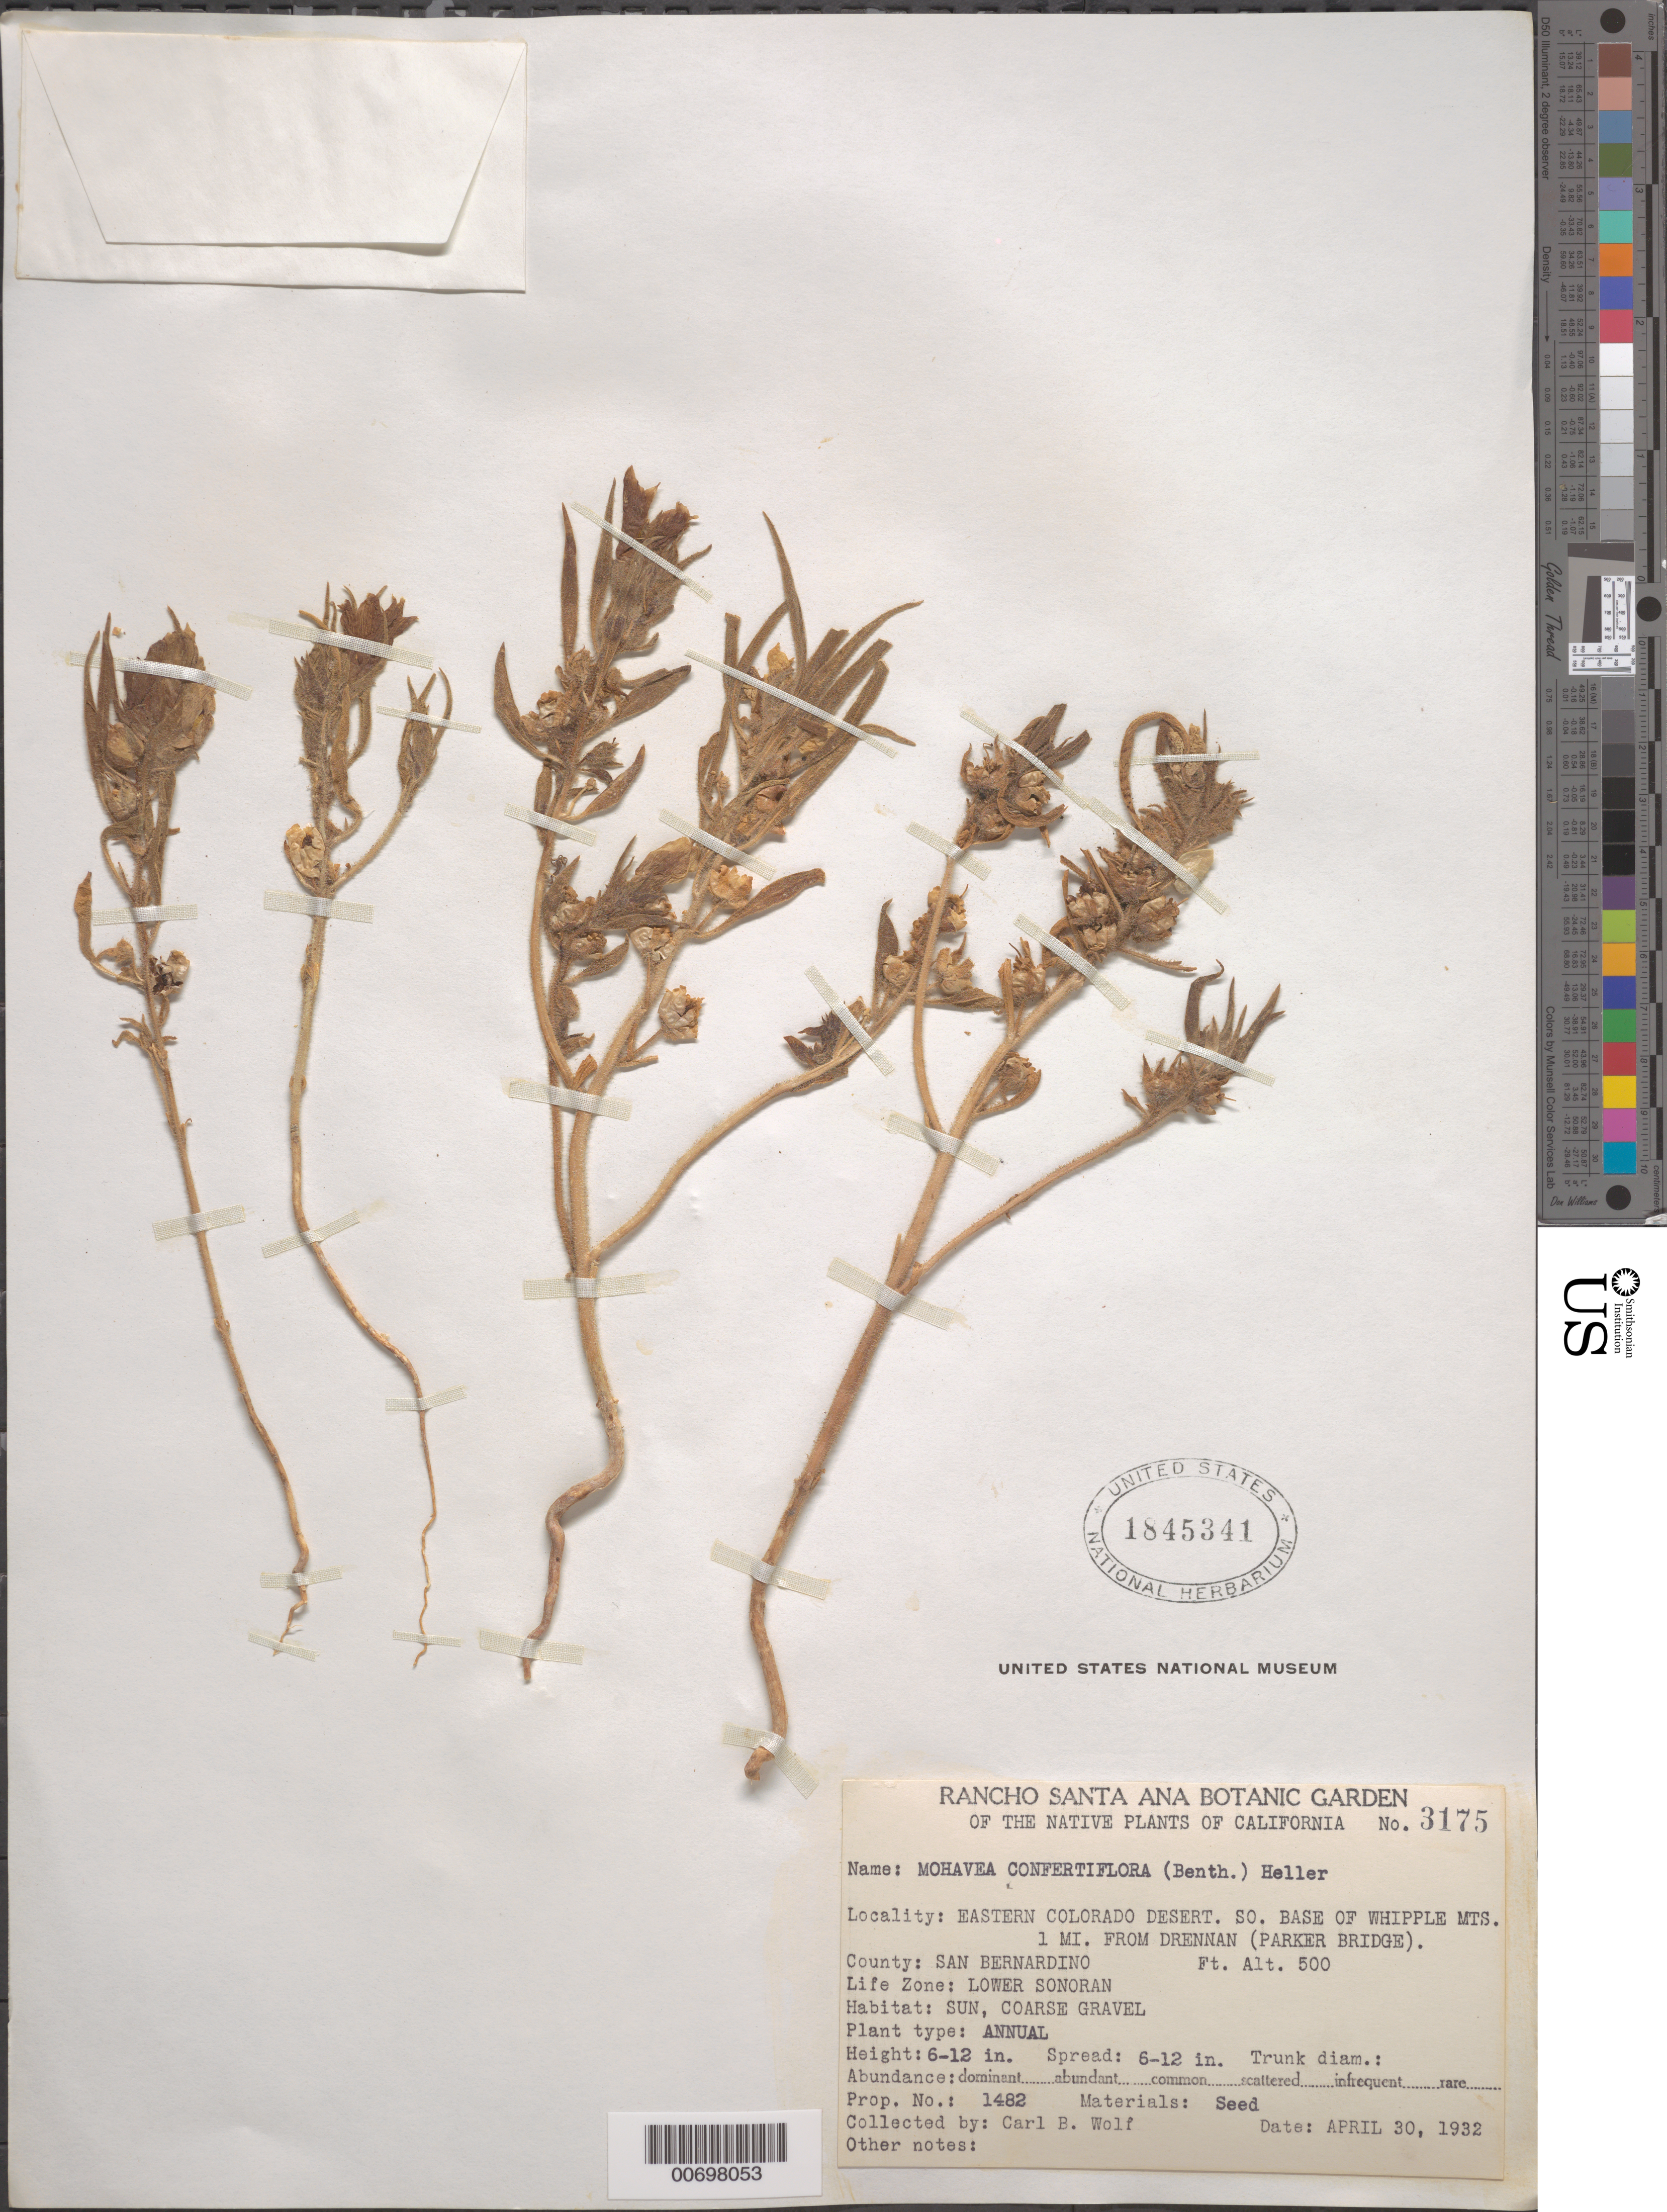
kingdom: Plantae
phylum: Tracheophyta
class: Magnoliopsida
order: Lamiales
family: Plantaginaceae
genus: Mohavea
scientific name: Mohavea confertiflora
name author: (A. DC.) A. Heller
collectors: C. B. Wolf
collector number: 3175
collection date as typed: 30 Apr 1932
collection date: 1932-04-30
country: United States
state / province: California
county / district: San Bernardino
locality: Eastern Colorado Desert. So. base of Whipple Mts. 1 mi. from Drennan (Parker Bridge).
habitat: Lower Sonoran. Sun, coarse gravel.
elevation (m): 152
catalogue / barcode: US 1845341